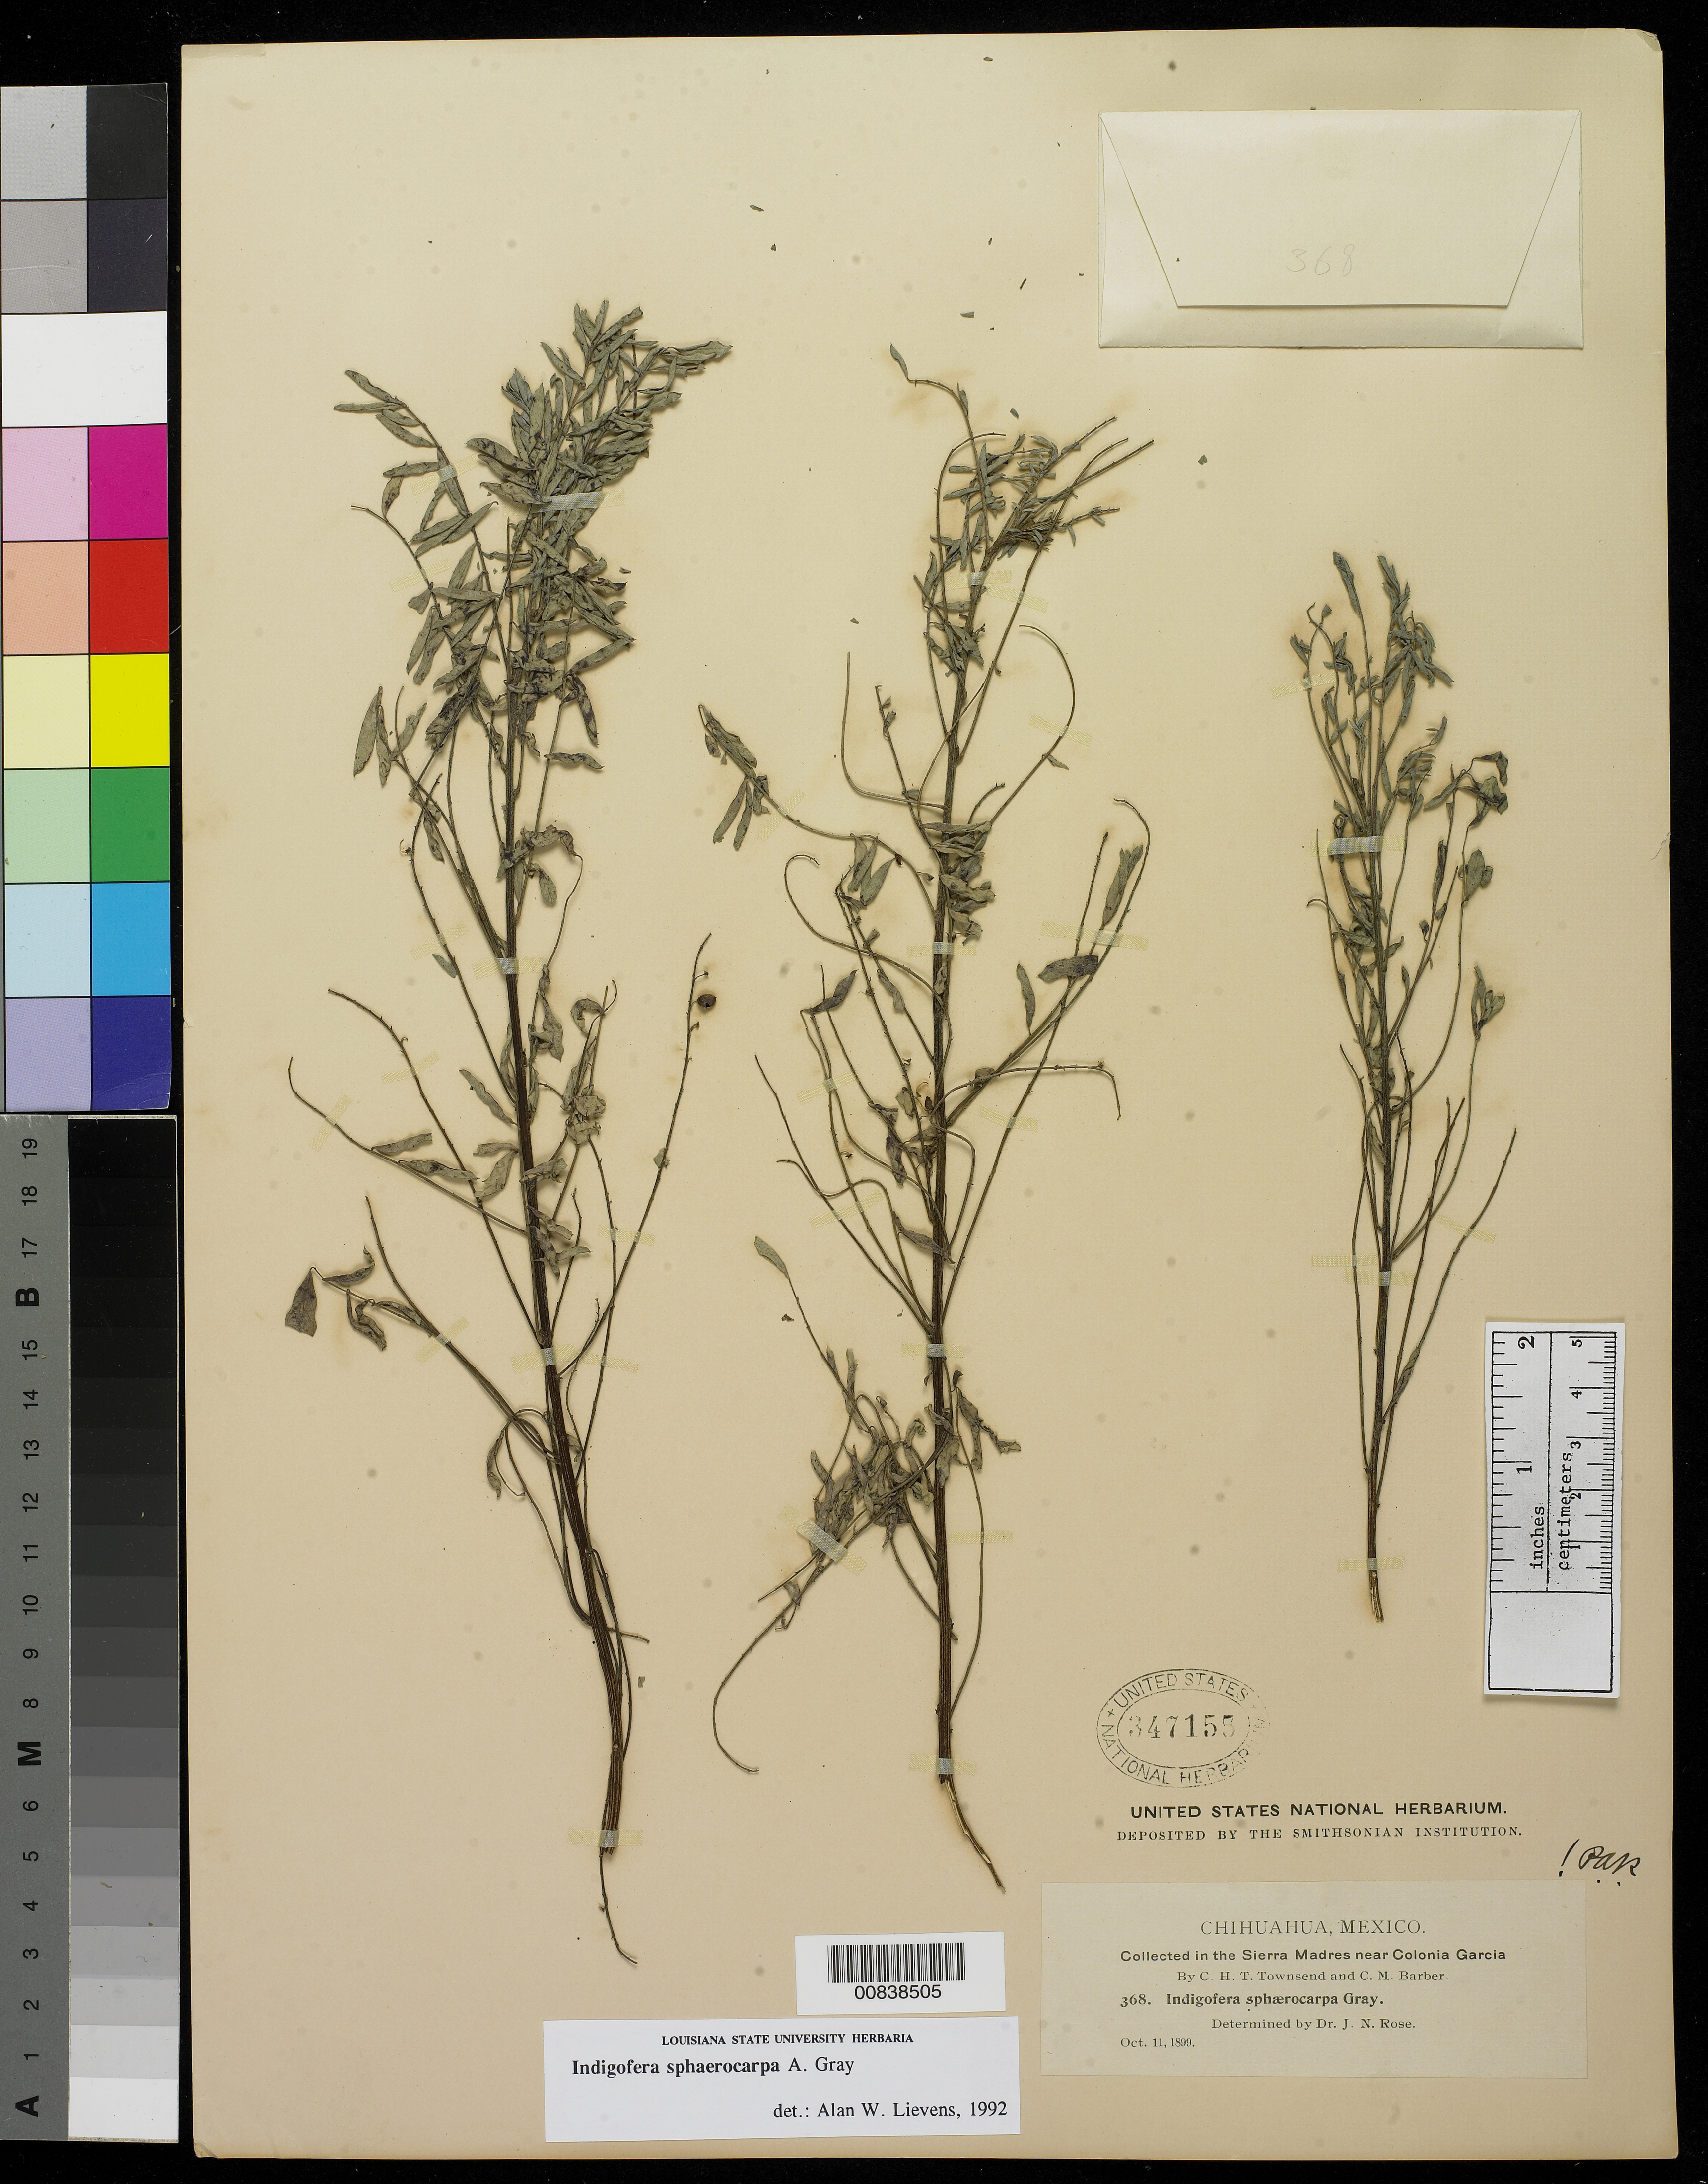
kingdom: Plantae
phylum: Tracheophyta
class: Magnoliopsida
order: Fabales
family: Fabaceae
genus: Indigofera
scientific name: Indigofera sphaerocarpa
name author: A. Gray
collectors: C. H. T. Townsend & C. Barber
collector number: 368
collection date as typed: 11 Oct 1899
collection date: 1899-10-11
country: Mexico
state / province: Chihuahua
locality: Sierra Madre near Colonia García.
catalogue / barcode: US 347155